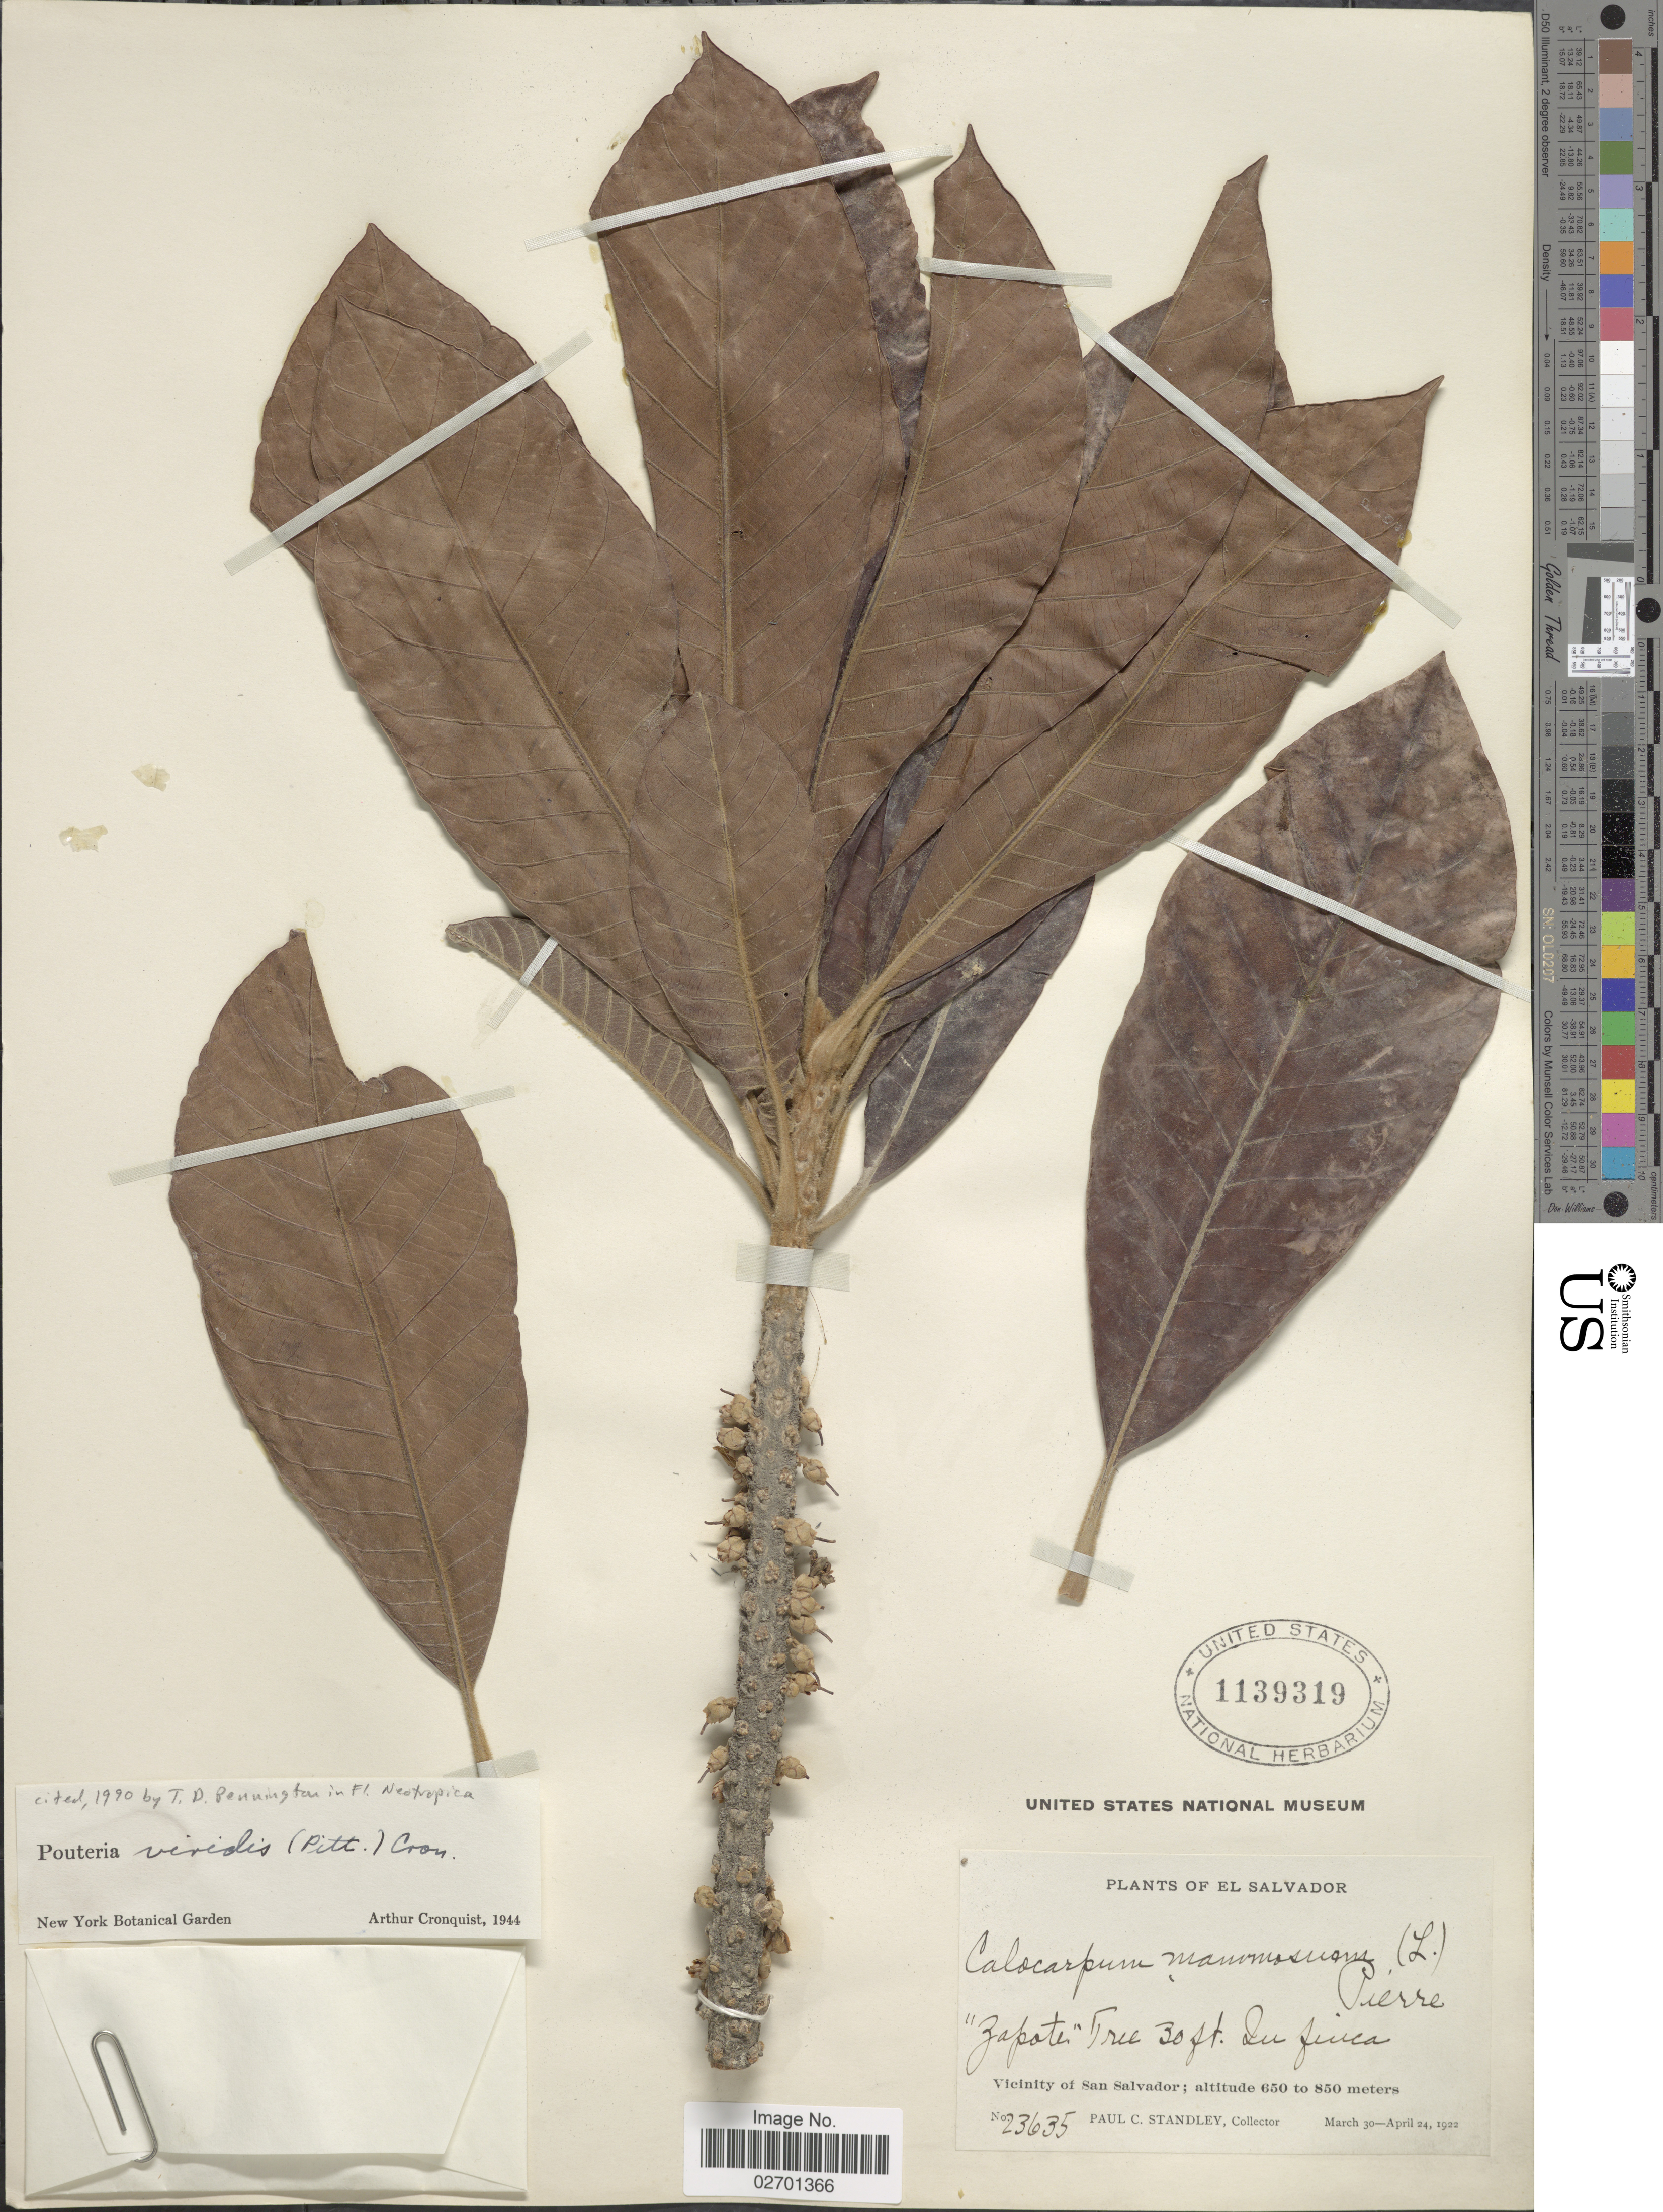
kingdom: Plantae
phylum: Tracheophyta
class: Magnoliopsida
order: Ericales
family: Sapotaceae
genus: Pouteria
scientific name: Pouteria viridis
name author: (Pittier) Cronq.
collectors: P. C. Standley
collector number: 23635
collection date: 1922-03-30/1922-04-24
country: El Salvador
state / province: San Salvador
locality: In finca, Vicinity of San Salvador.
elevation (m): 650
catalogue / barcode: US 1139319